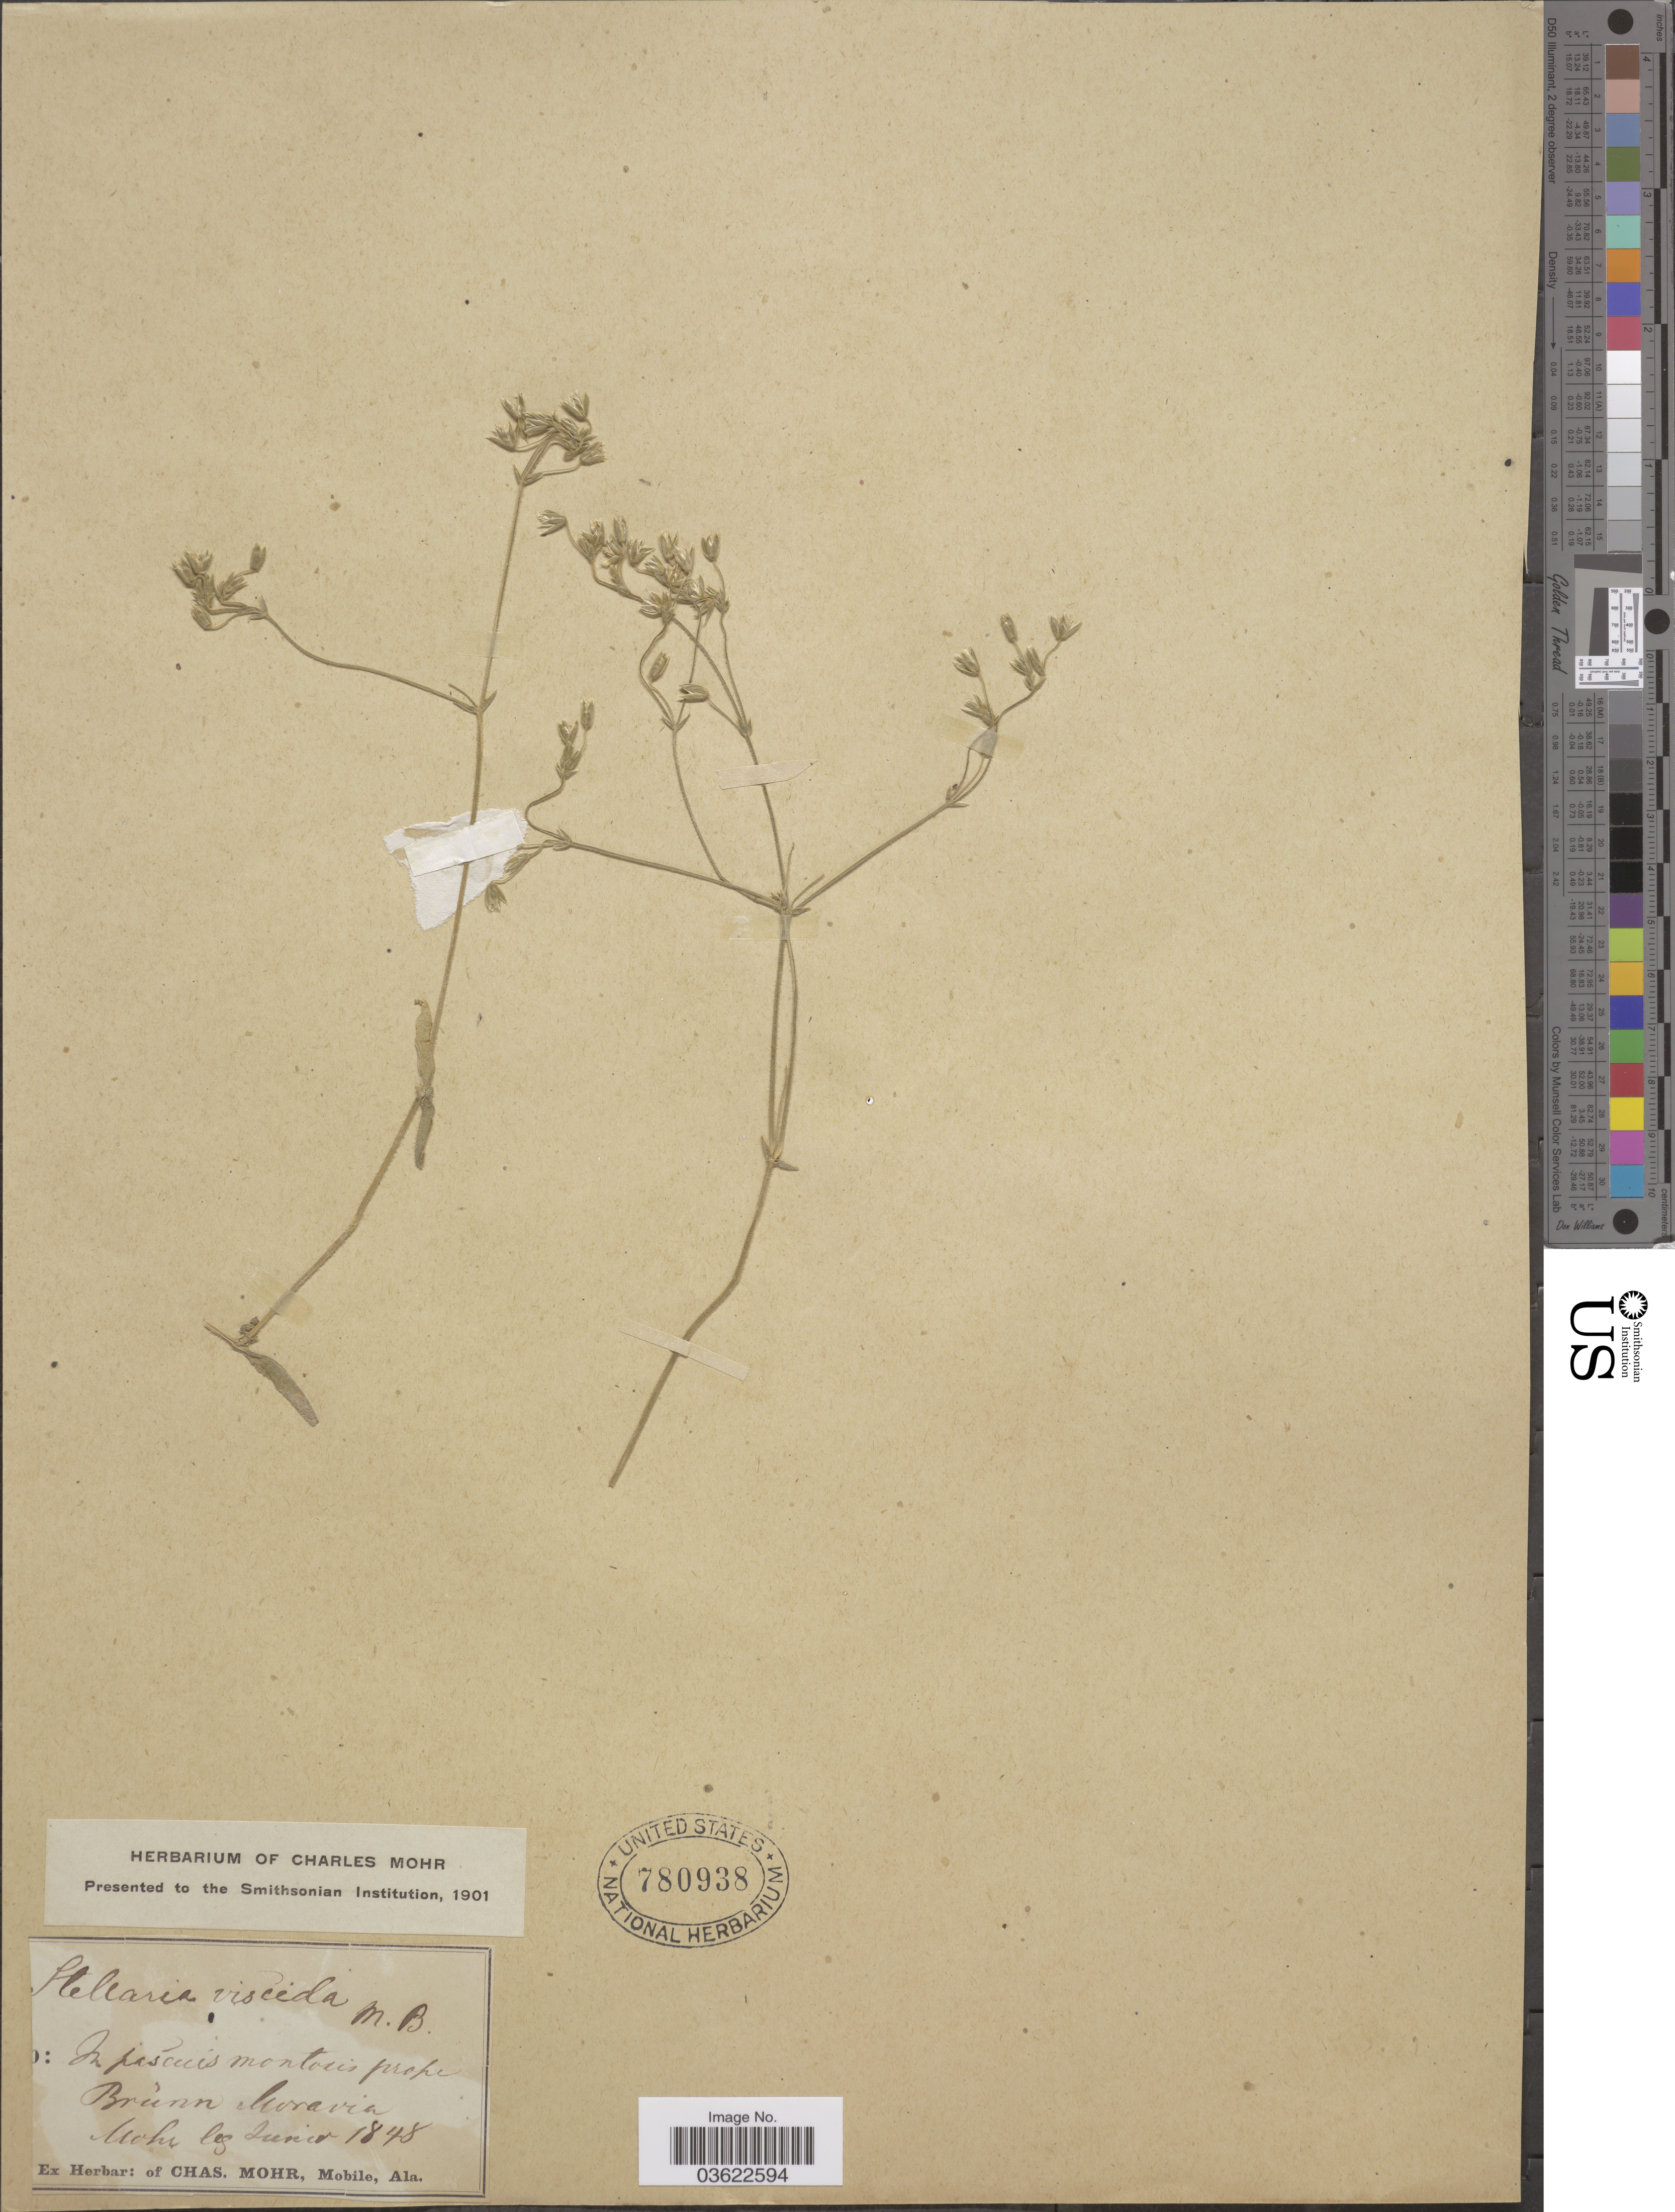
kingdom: Plantae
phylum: Tracheophyta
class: Magnoliopsida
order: Caryophyllales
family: Caryophyllaceae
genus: Arenaria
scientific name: Arenaria viscida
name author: Loisel.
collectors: Mohr, C. T. (herbarium)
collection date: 1848-06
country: Czechia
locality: Prope Brùnn Moravia.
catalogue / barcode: US 780938